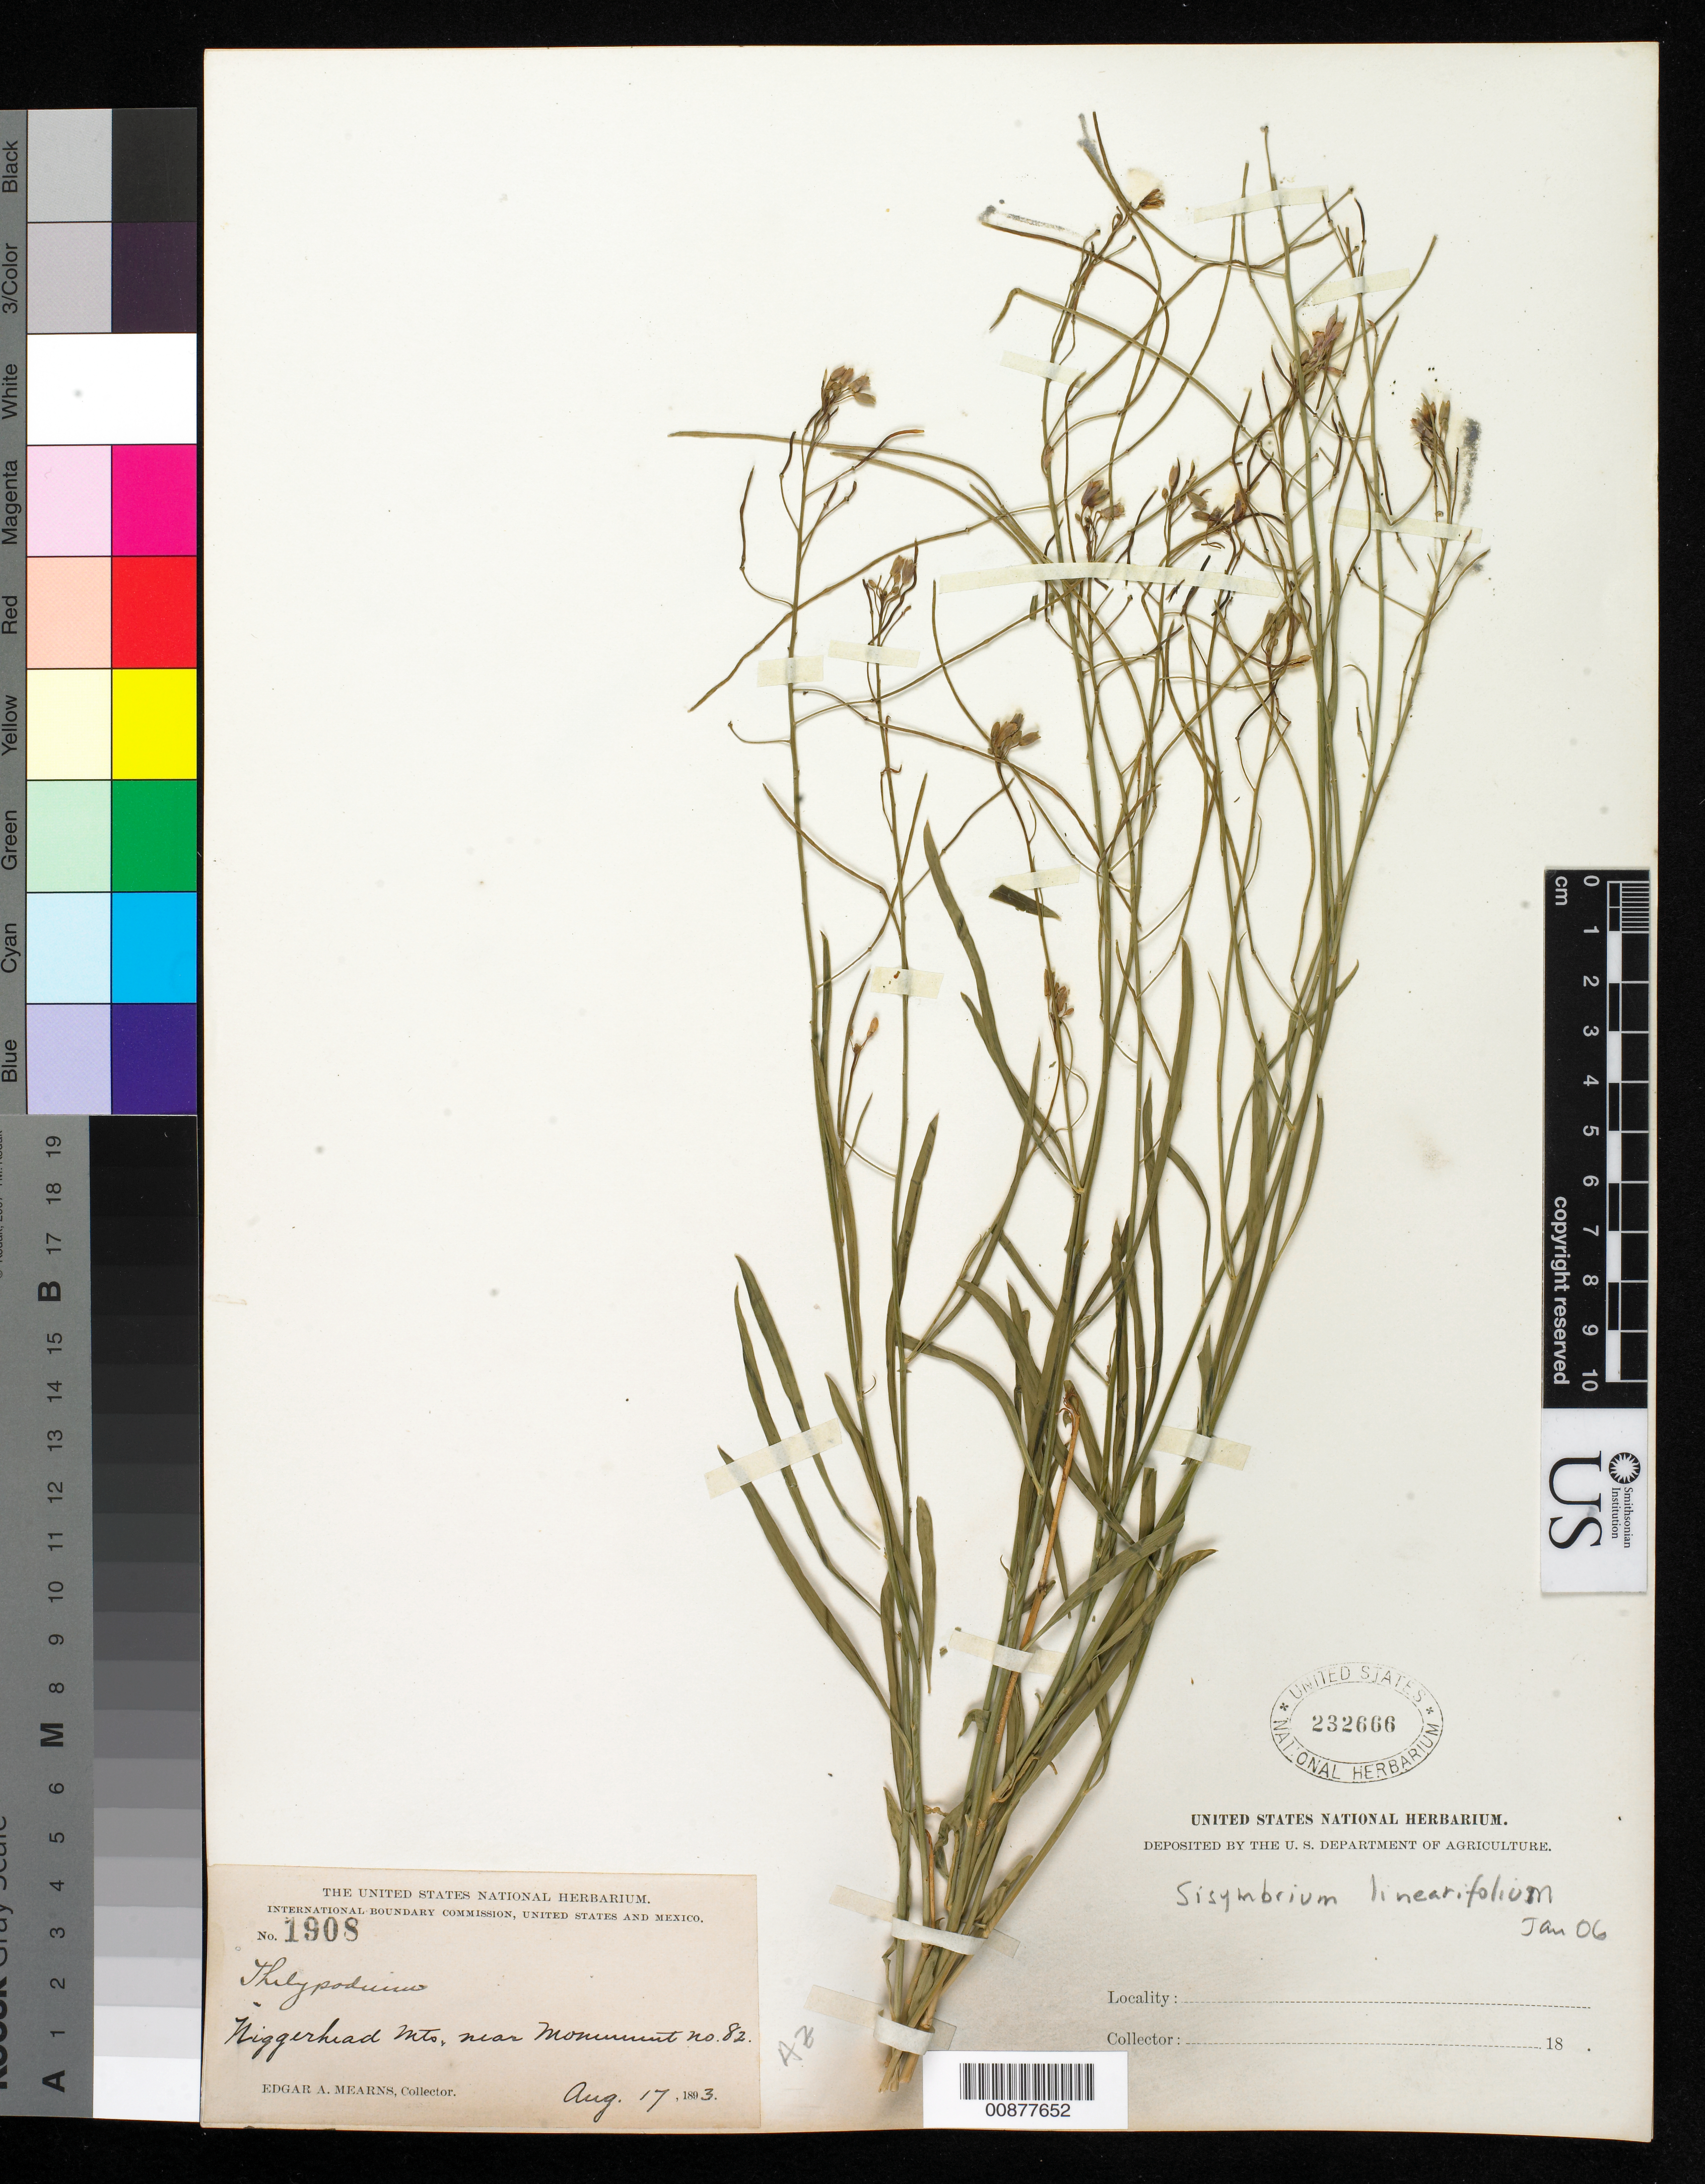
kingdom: Plantae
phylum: Tracheophyta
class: Magnoliopsida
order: Brassicales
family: Brassicaceae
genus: Sisymbrium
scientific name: Sisymbrium linearifolium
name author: (A. Gray) Payson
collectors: E. A. Mearns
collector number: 1908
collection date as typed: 17 Aug 1893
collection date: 1893-08-17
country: United States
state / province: Arizona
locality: Niggerhead Mts., near monument no. 82.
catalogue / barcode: US 232666